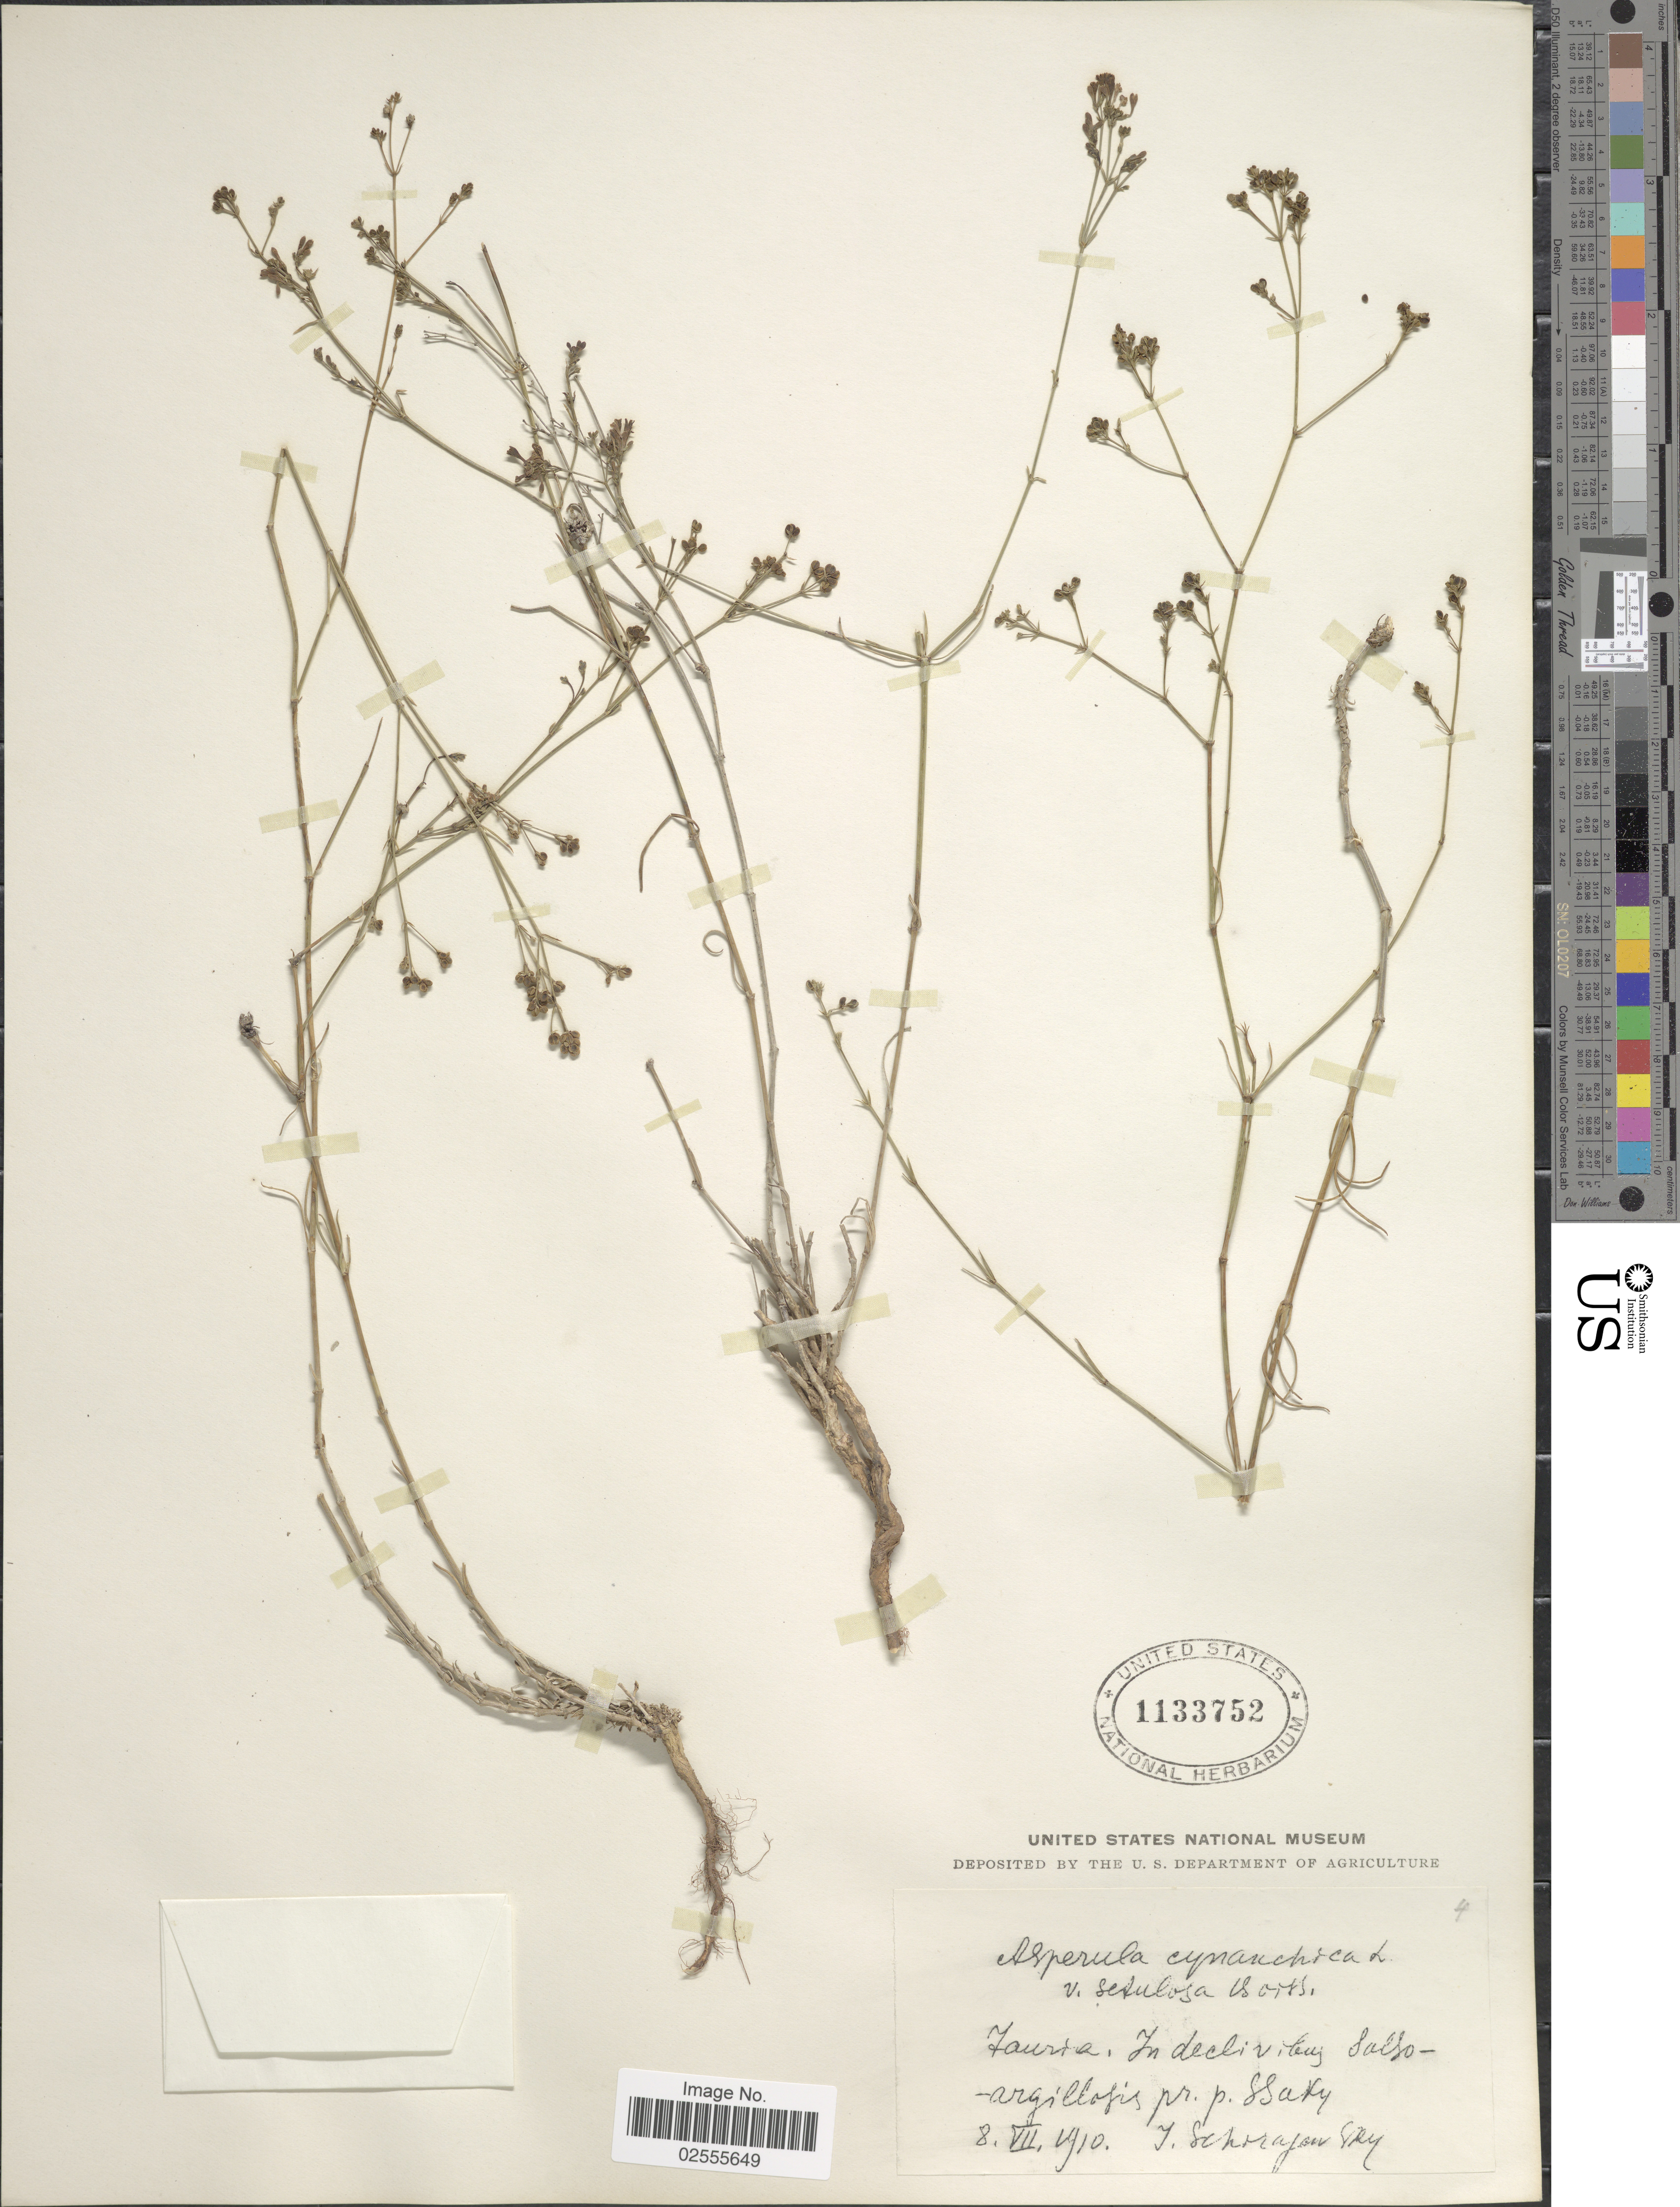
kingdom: Plantae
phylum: Tracheophyta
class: Magnoliopsida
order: Gentianales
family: Rubiaceae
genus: Asperula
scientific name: Asperula cynanchica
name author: L.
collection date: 1910-07-08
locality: Faurta. In declivibus Salso - argillosis pr. p. Ssaky. [interpreted]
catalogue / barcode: US 1133752